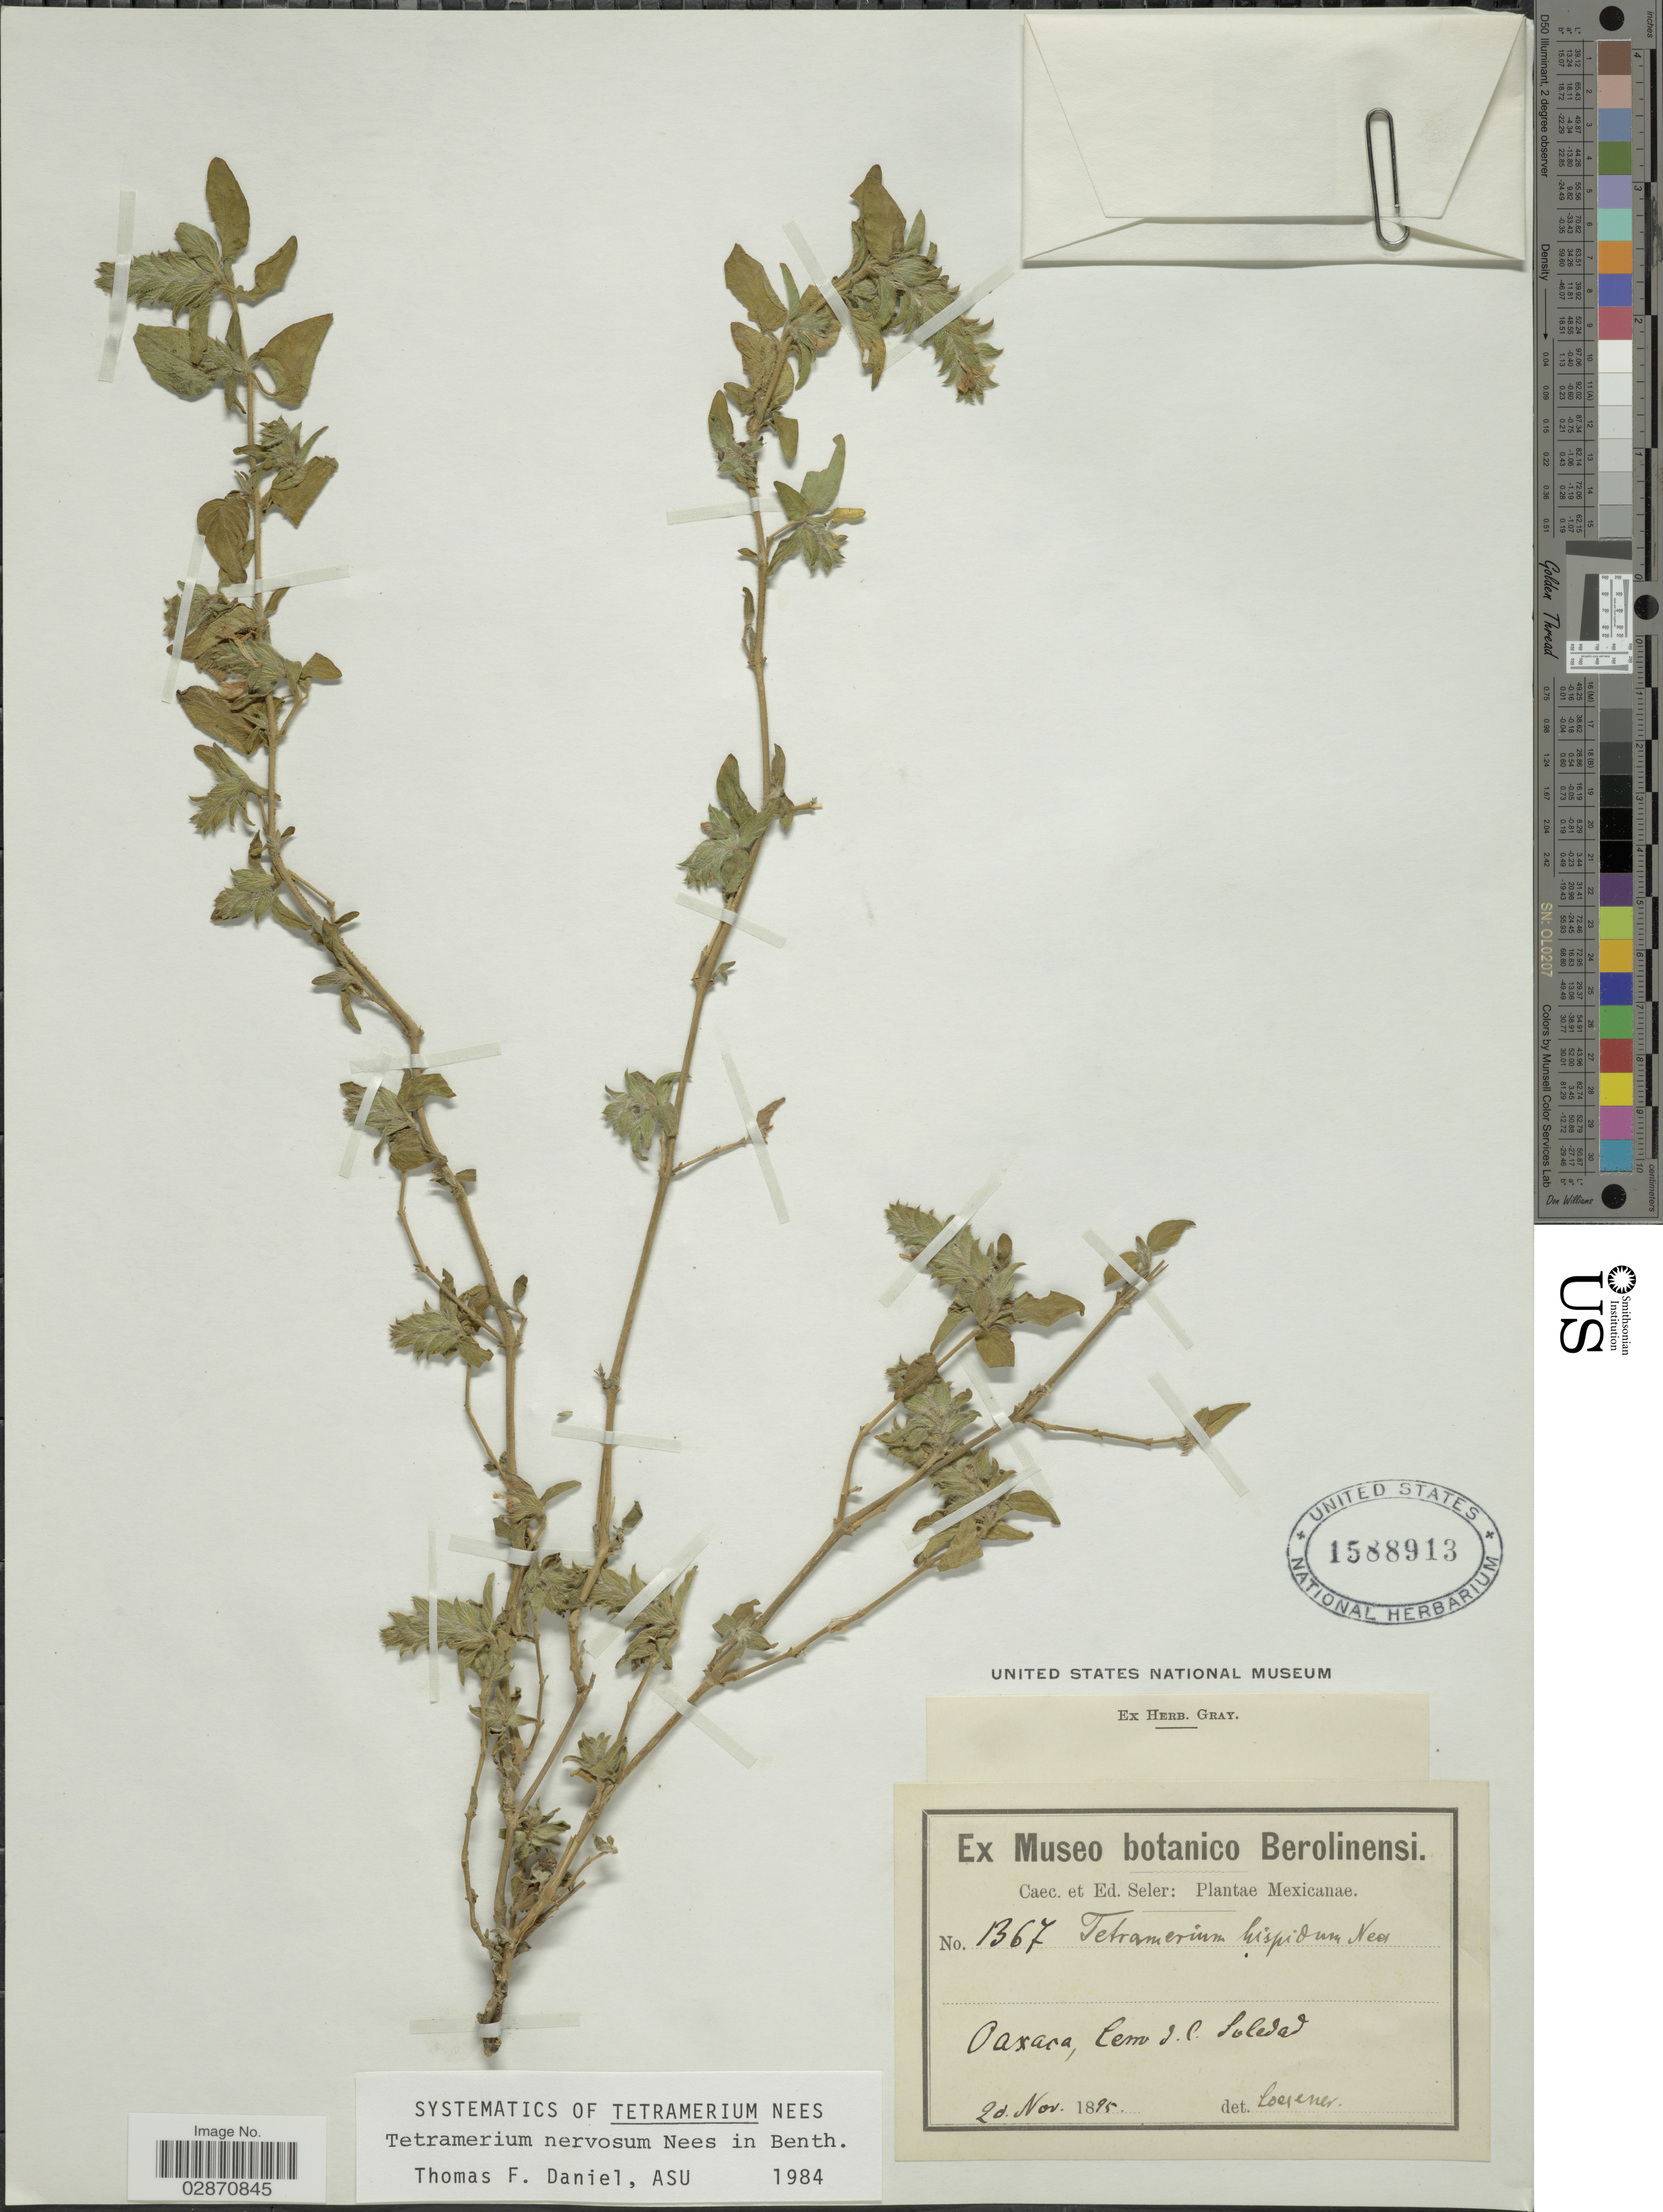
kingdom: Plantae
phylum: Tracheophyta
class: Magnoliopsida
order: Lamiales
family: Acanthaceae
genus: Tetramerium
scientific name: Tetramerium nervosum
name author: Nees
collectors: C. Seler & E. G. Seler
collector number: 1367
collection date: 1895-11-20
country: Mexico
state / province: Oaxaca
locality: Cerro d. l. Soledad.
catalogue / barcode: US 1588913